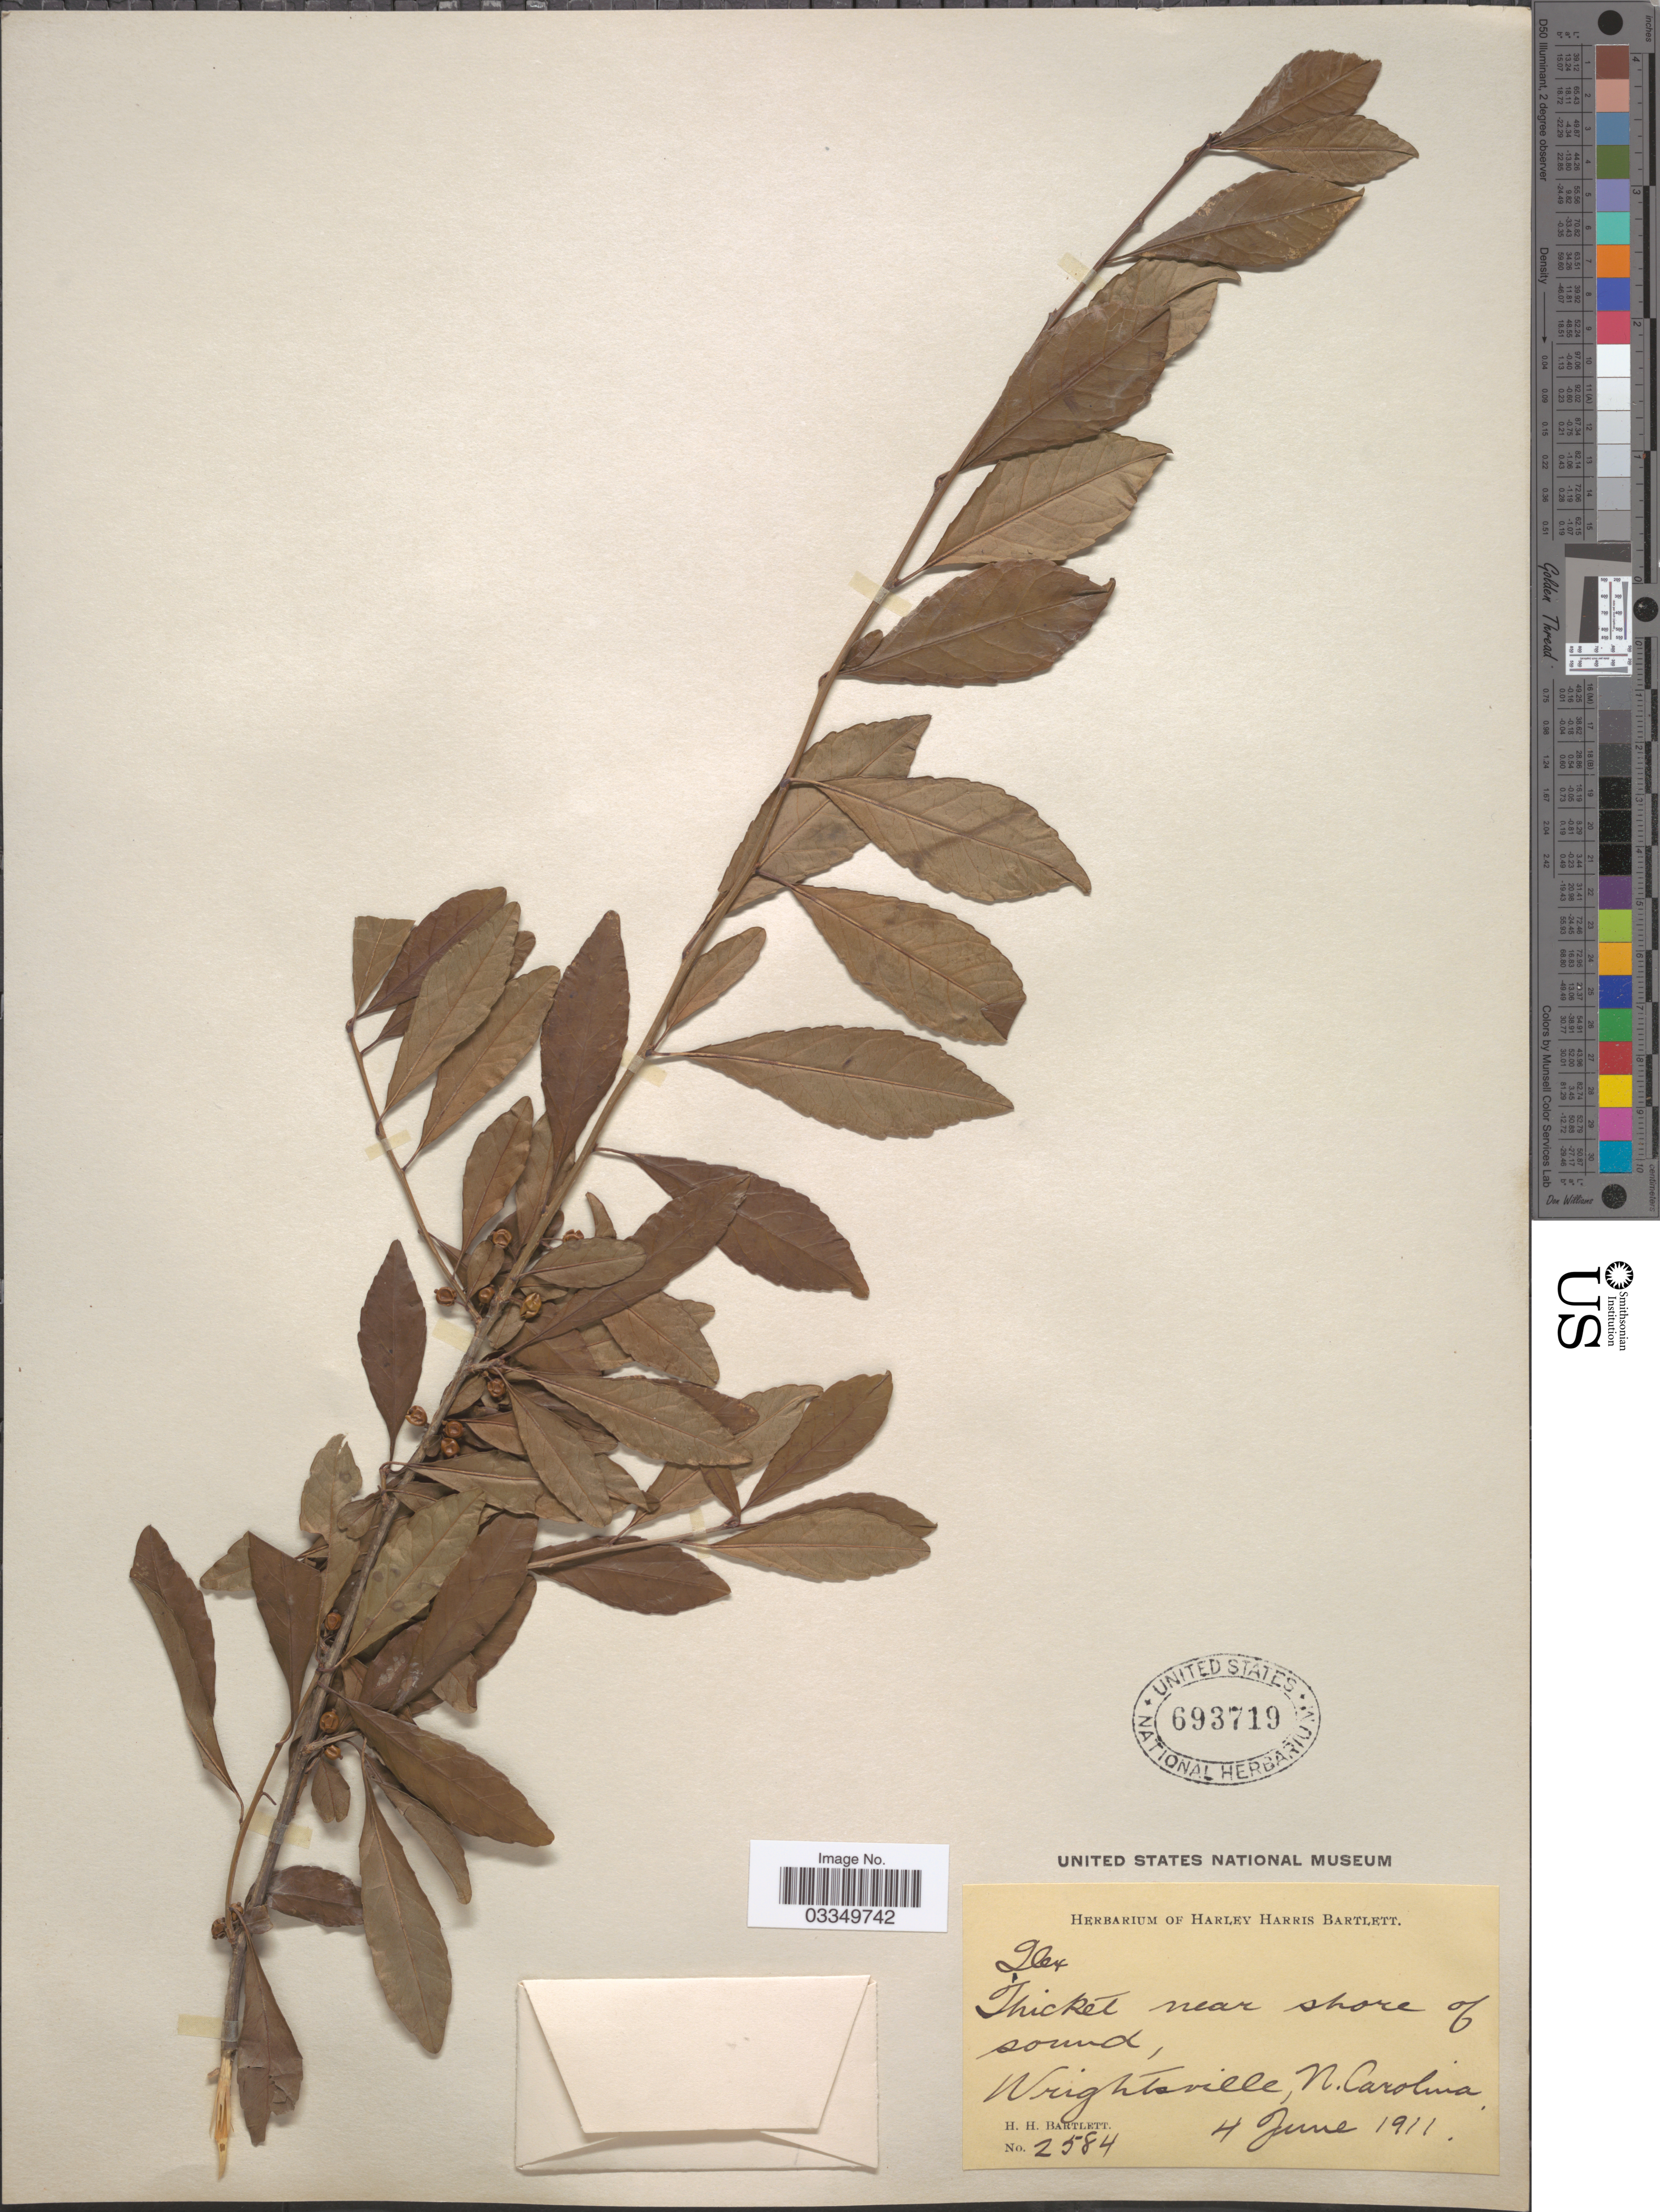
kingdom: Plantae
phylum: Tracheophyta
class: Magnoliopsida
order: Aquifoliales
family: Aquifoliaceae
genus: Ilex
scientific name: Ilex decidua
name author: Walter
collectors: H. H. Bartlett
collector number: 2584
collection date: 1911-06-04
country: United States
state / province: North Carolina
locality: Wrightsville.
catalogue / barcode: US 693719